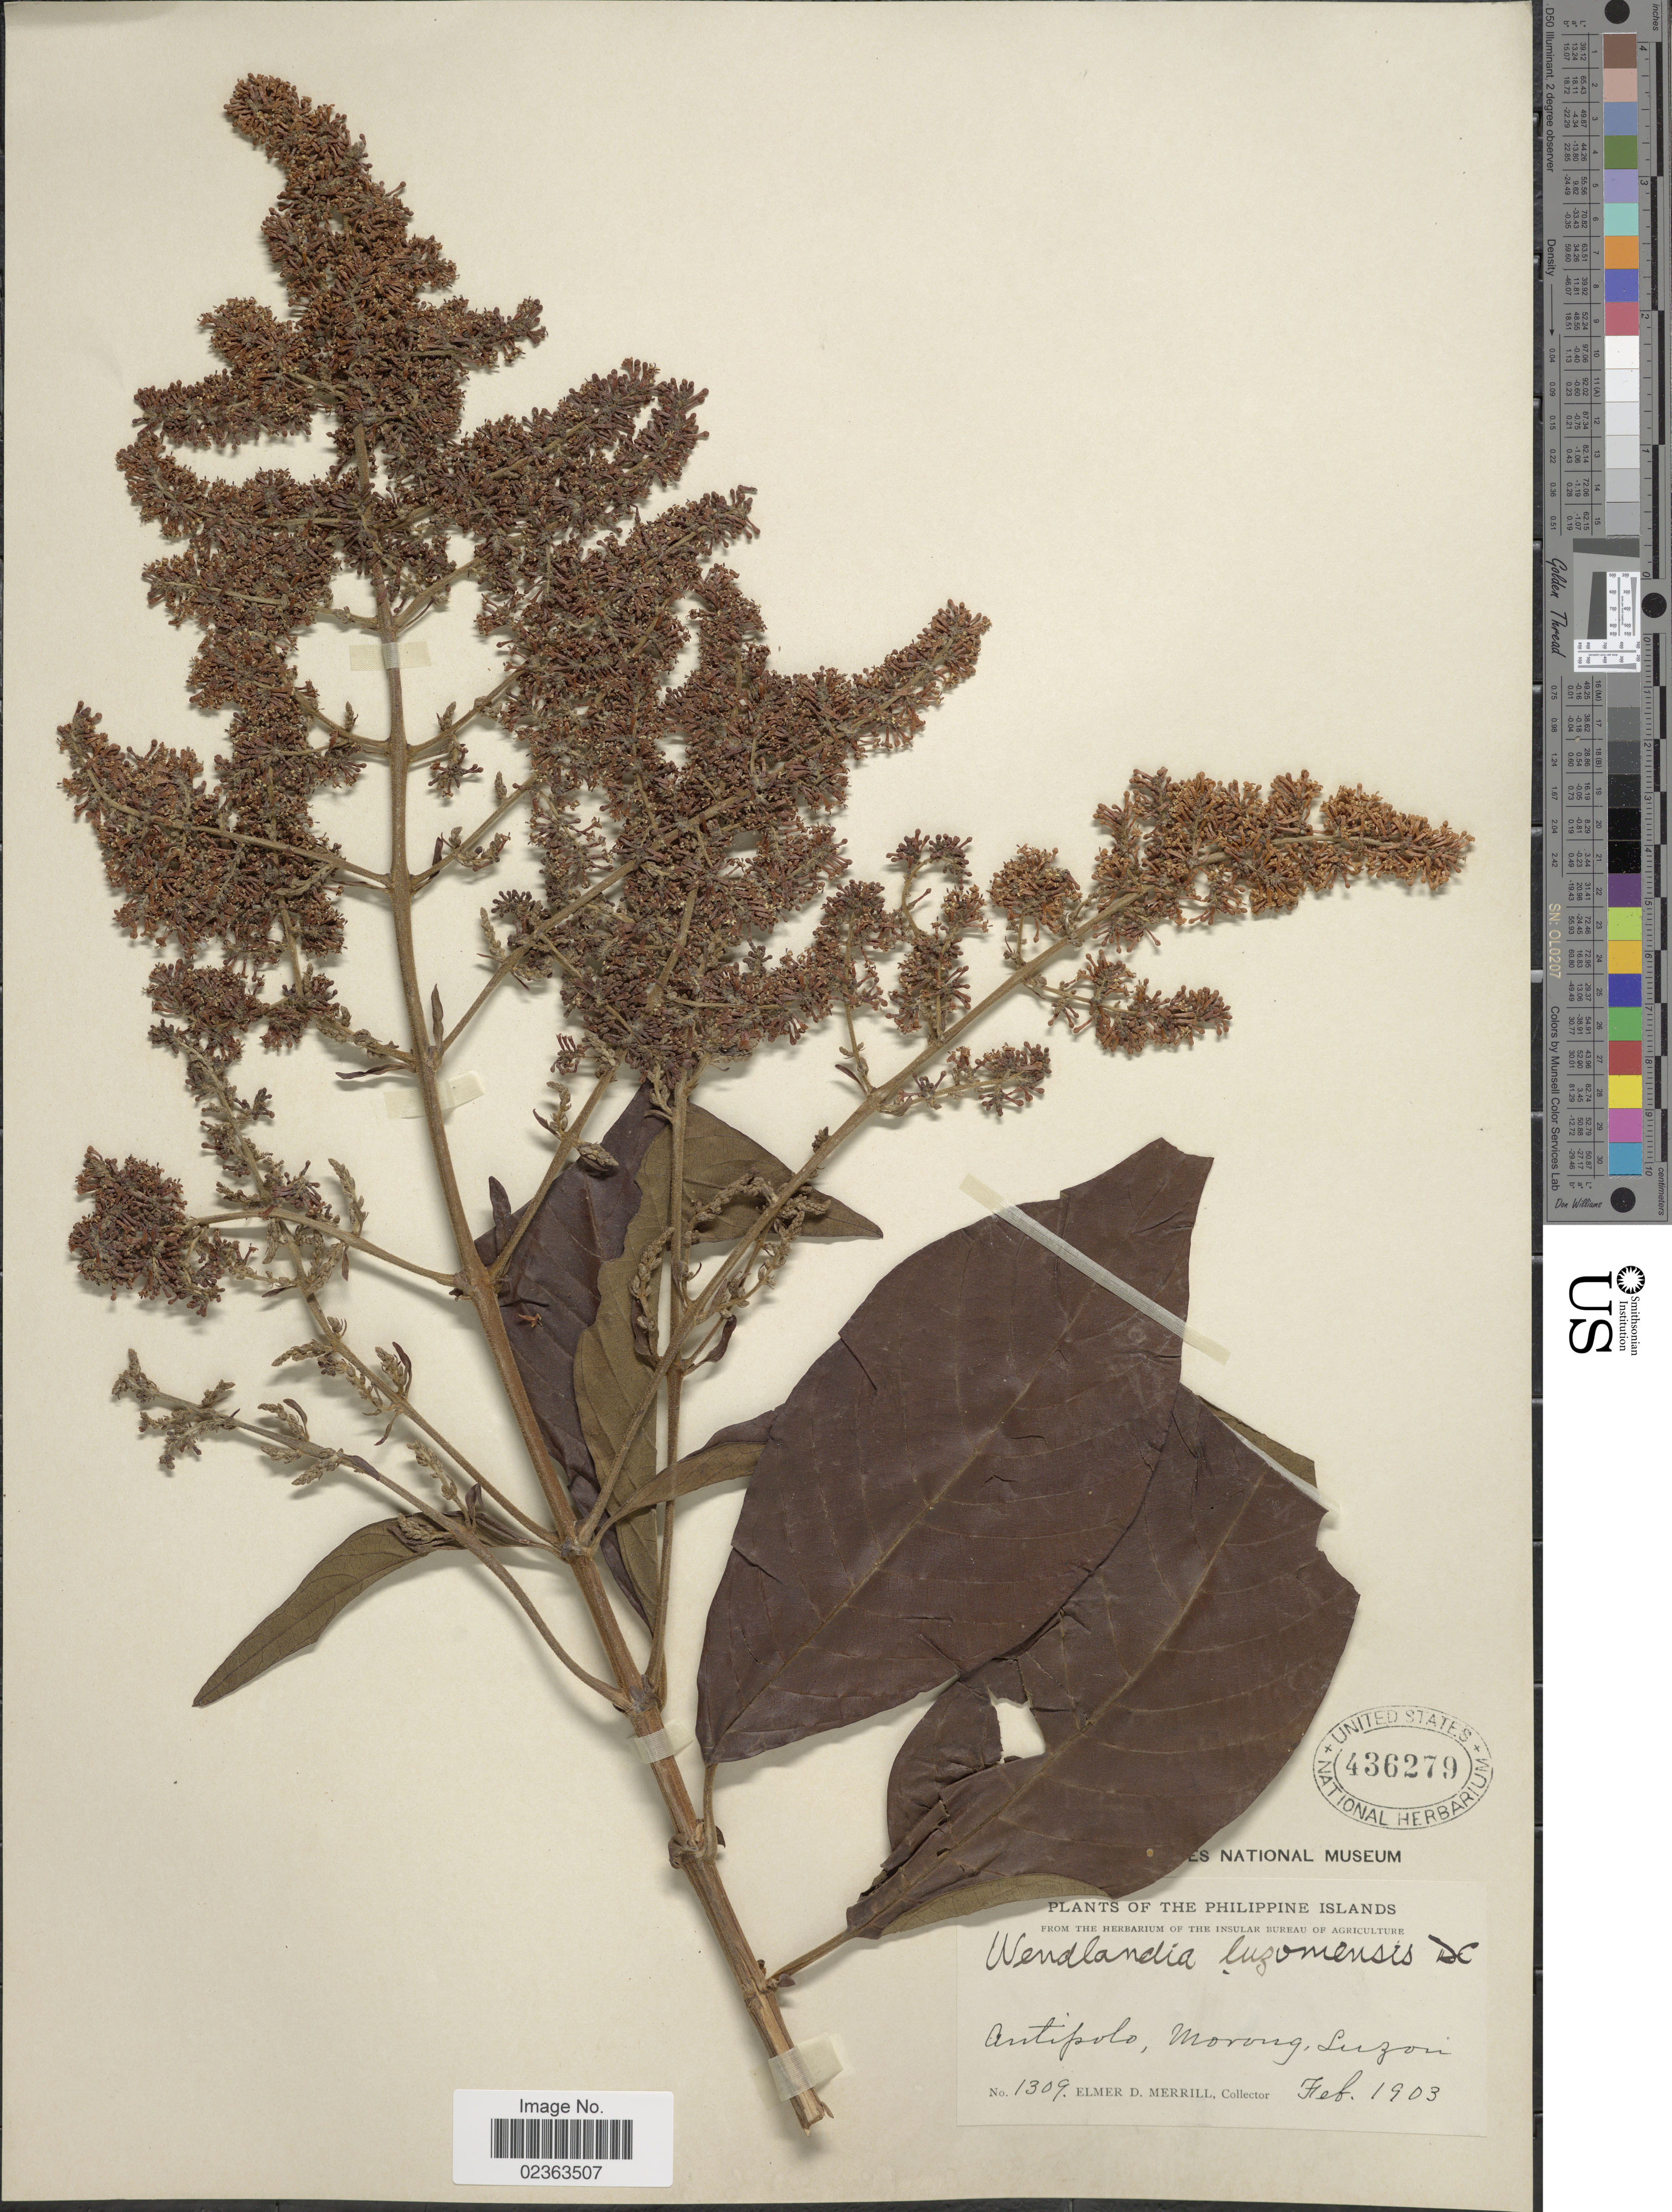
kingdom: Plantae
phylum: Tracheophyta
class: Magnoliopsida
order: Gentianales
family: Rubiaceae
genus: Wendlandia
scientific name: Wendlandia luzoniensis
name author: DC.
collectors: E. D. Merrill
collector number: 1309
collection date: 1903-02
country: Philippines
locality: Philippine Islands, Antipolo, Morong, Luzon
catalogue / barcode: US 436279